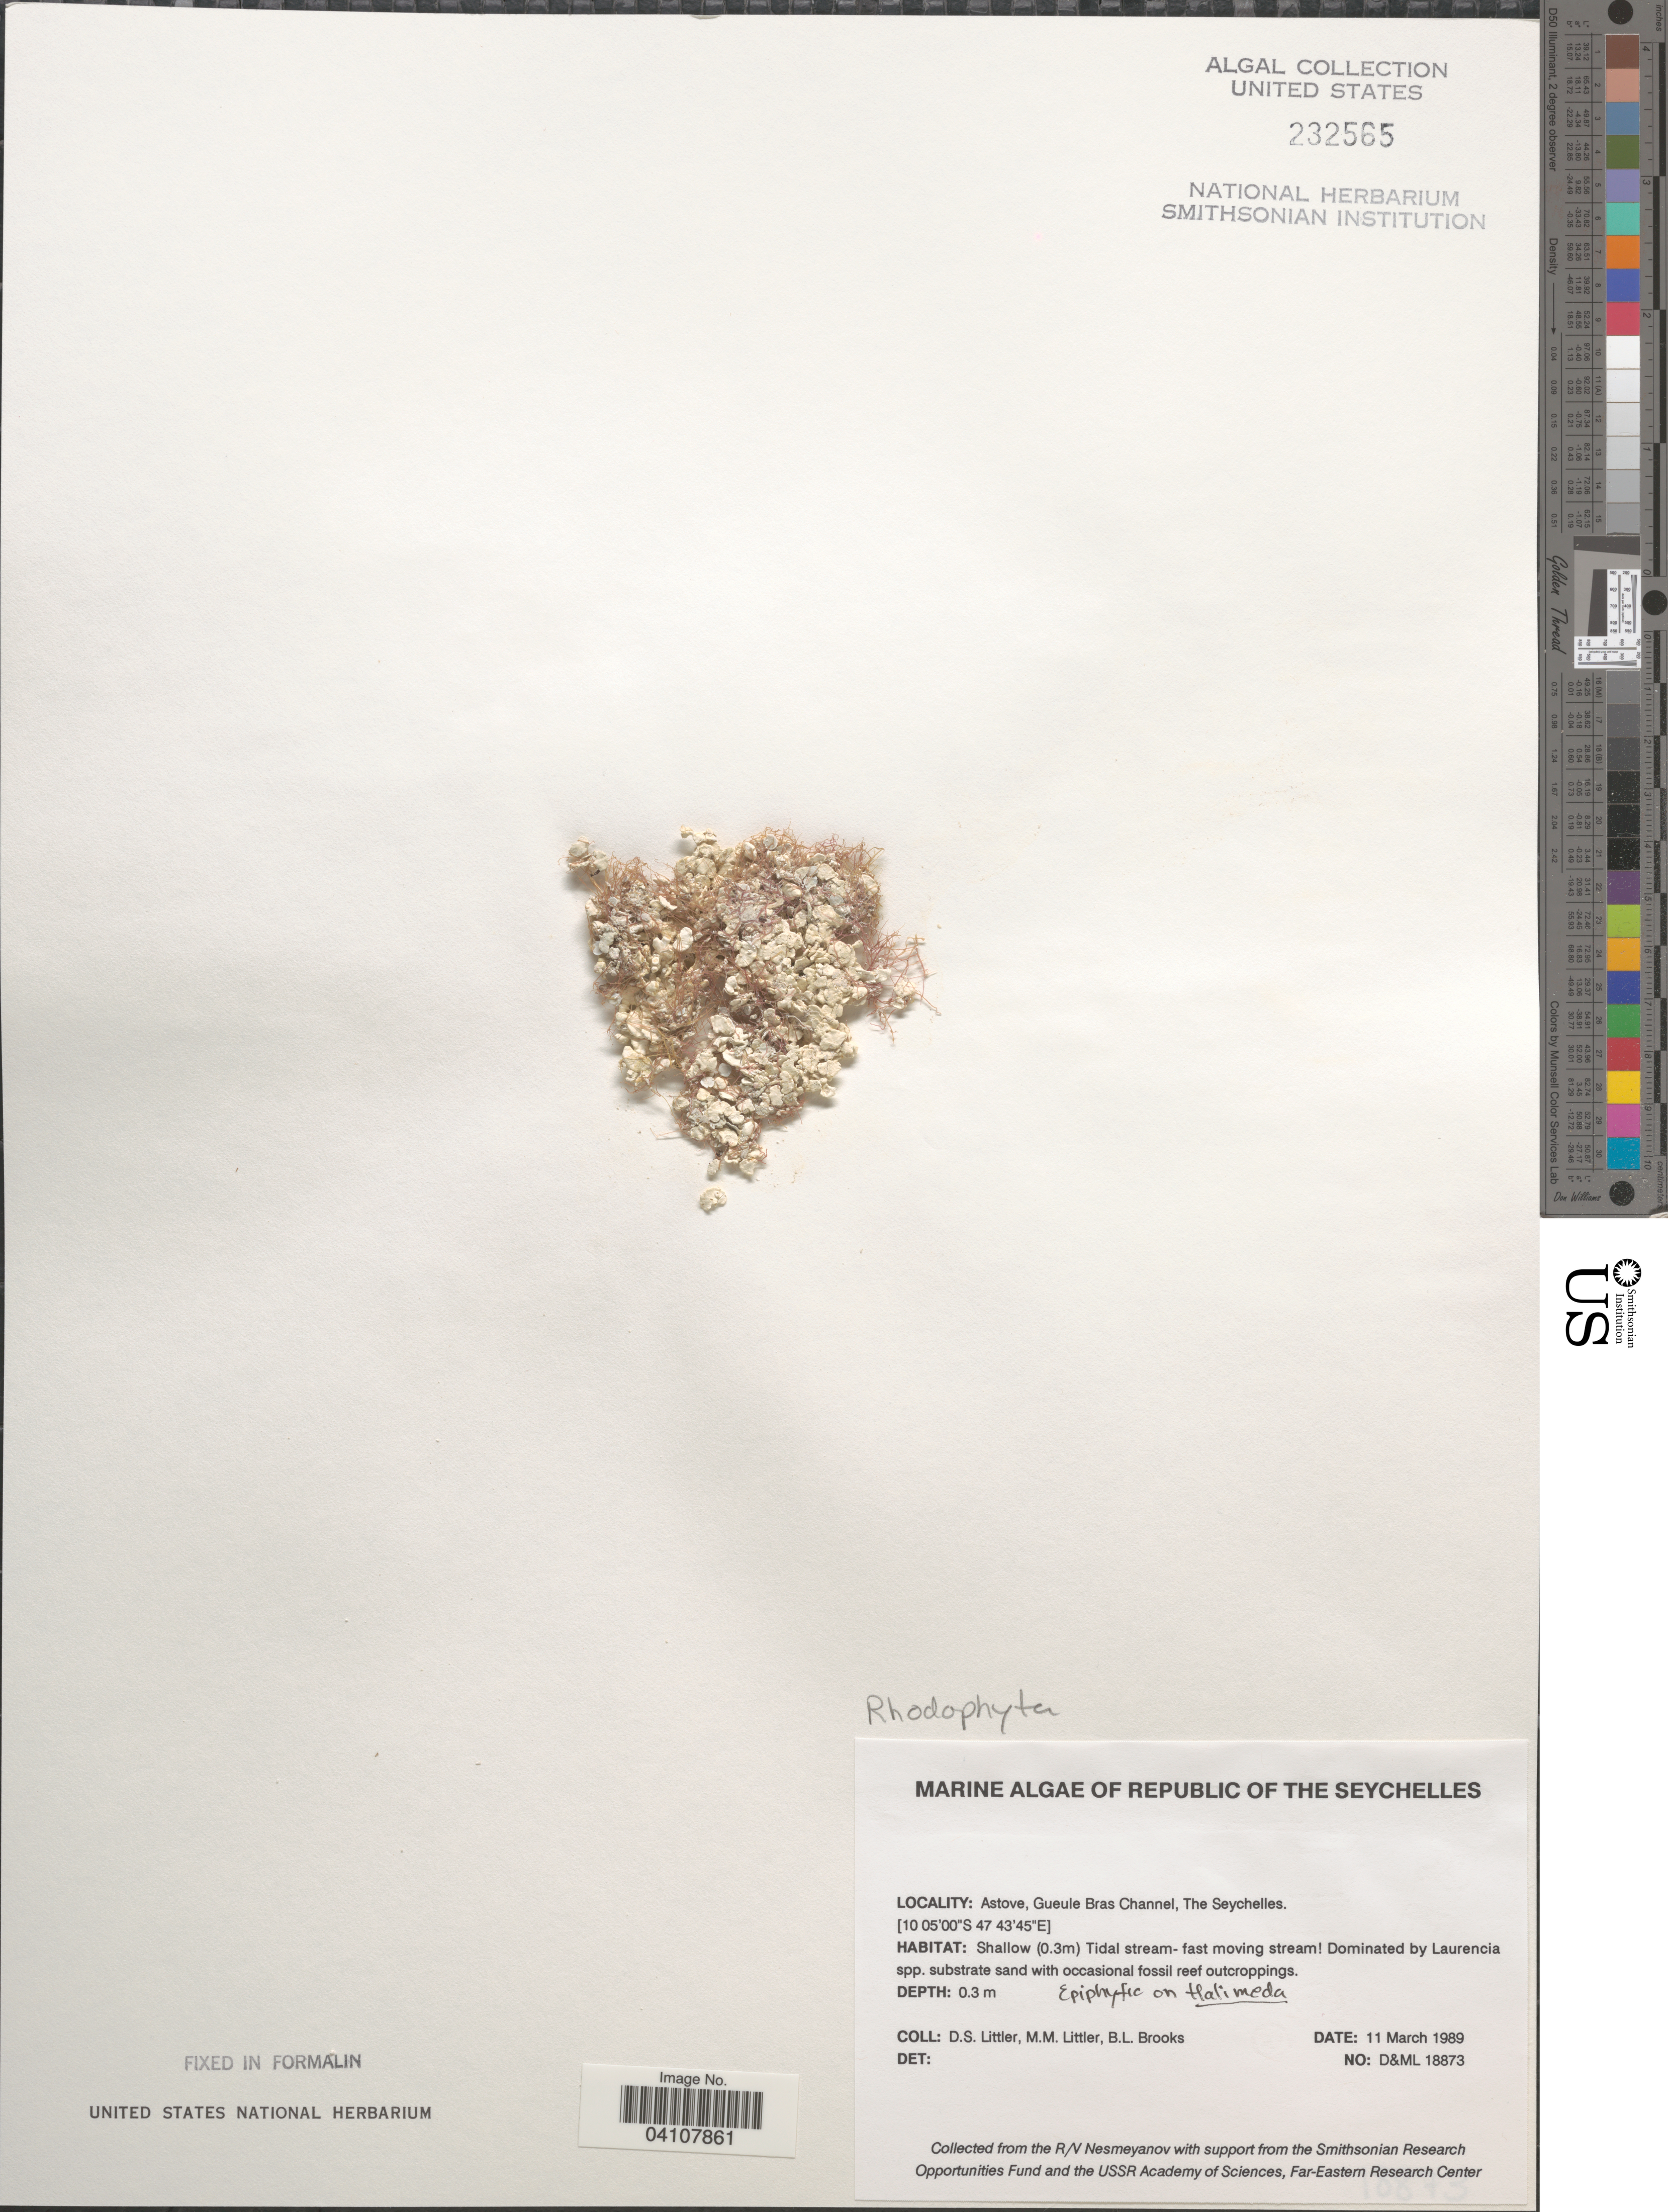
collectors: D. S. Littler & B. Brooks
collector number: D&ML18873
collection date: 1989-03-11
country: Seychelles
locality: Republic of the Seychelles. Astove, Gueule Bras Channel.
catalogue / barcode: US 232565